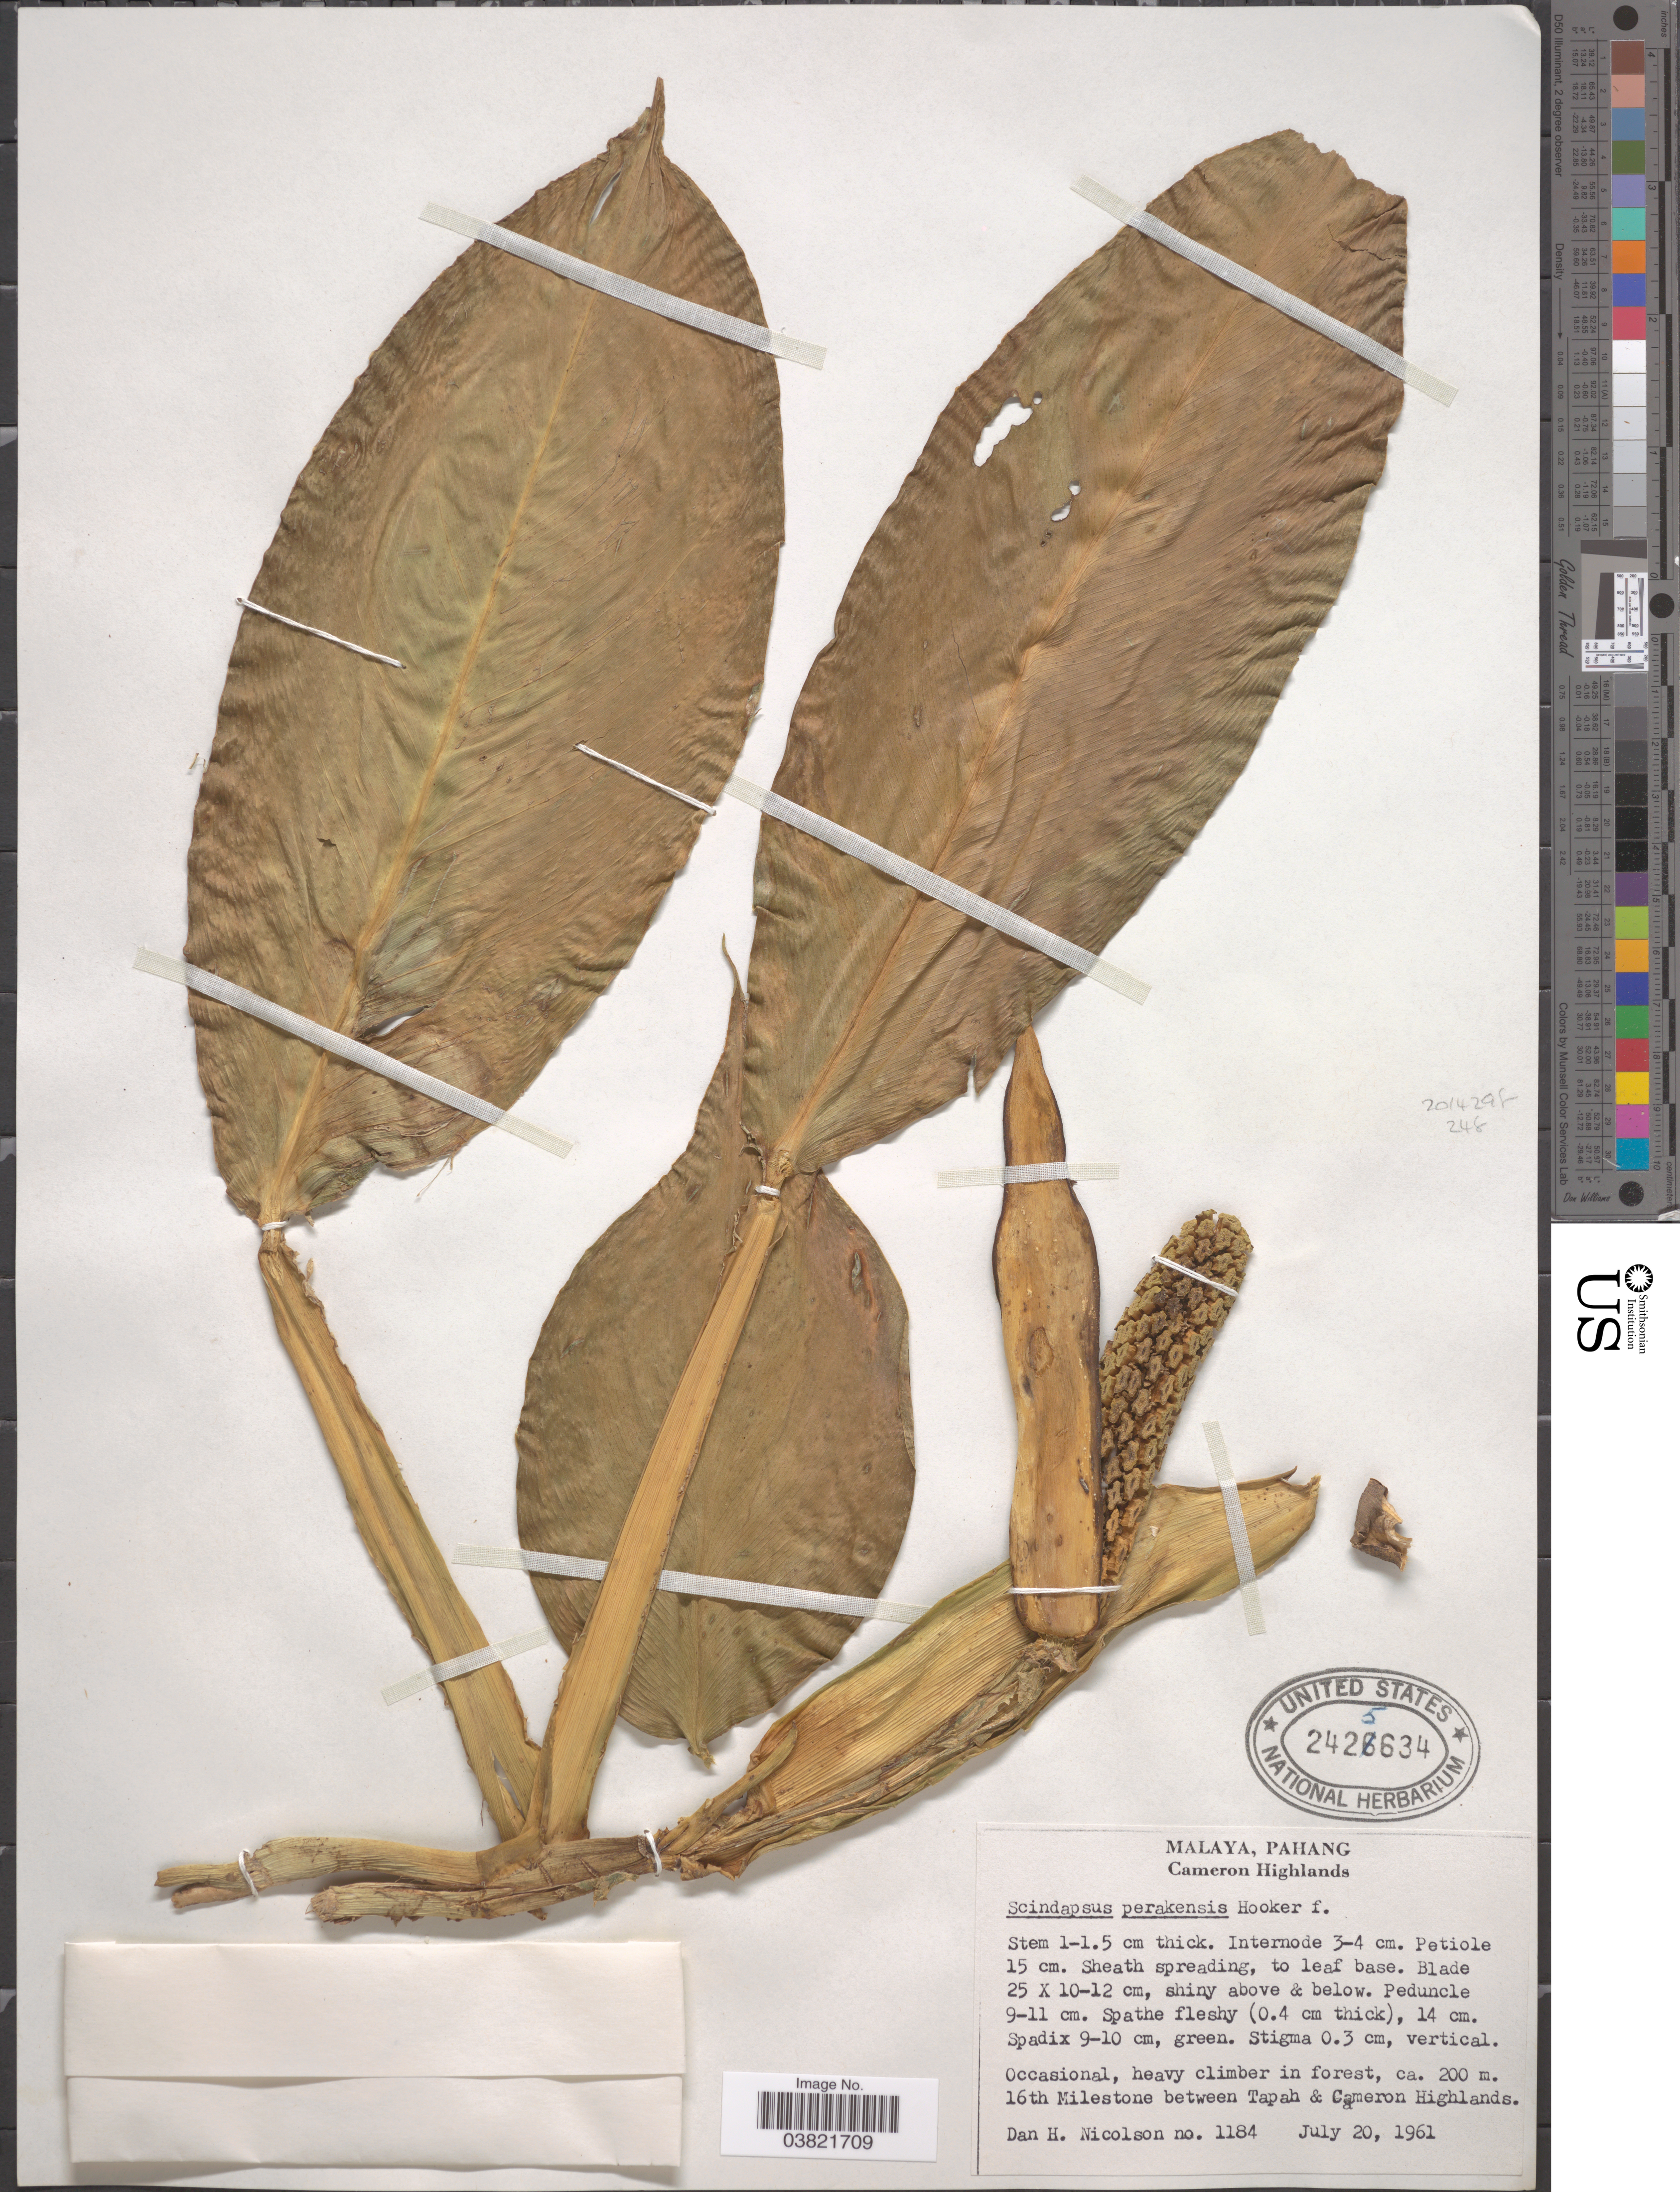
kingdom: Plantae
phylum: Tracheophyta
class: Liliopsida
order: Alismatales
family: Araceae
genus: Scindapsus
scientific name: Scindapsus perakensis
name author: Hook. f.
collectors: D. H. Nicolson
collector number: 1184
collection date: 1961-07-20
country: Malaysia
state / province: Pahang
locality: Malaya, Cameron Highlands. 16th Milestone between Tapah & Cameron Highlands.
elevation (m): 200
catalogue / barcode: US 2425634